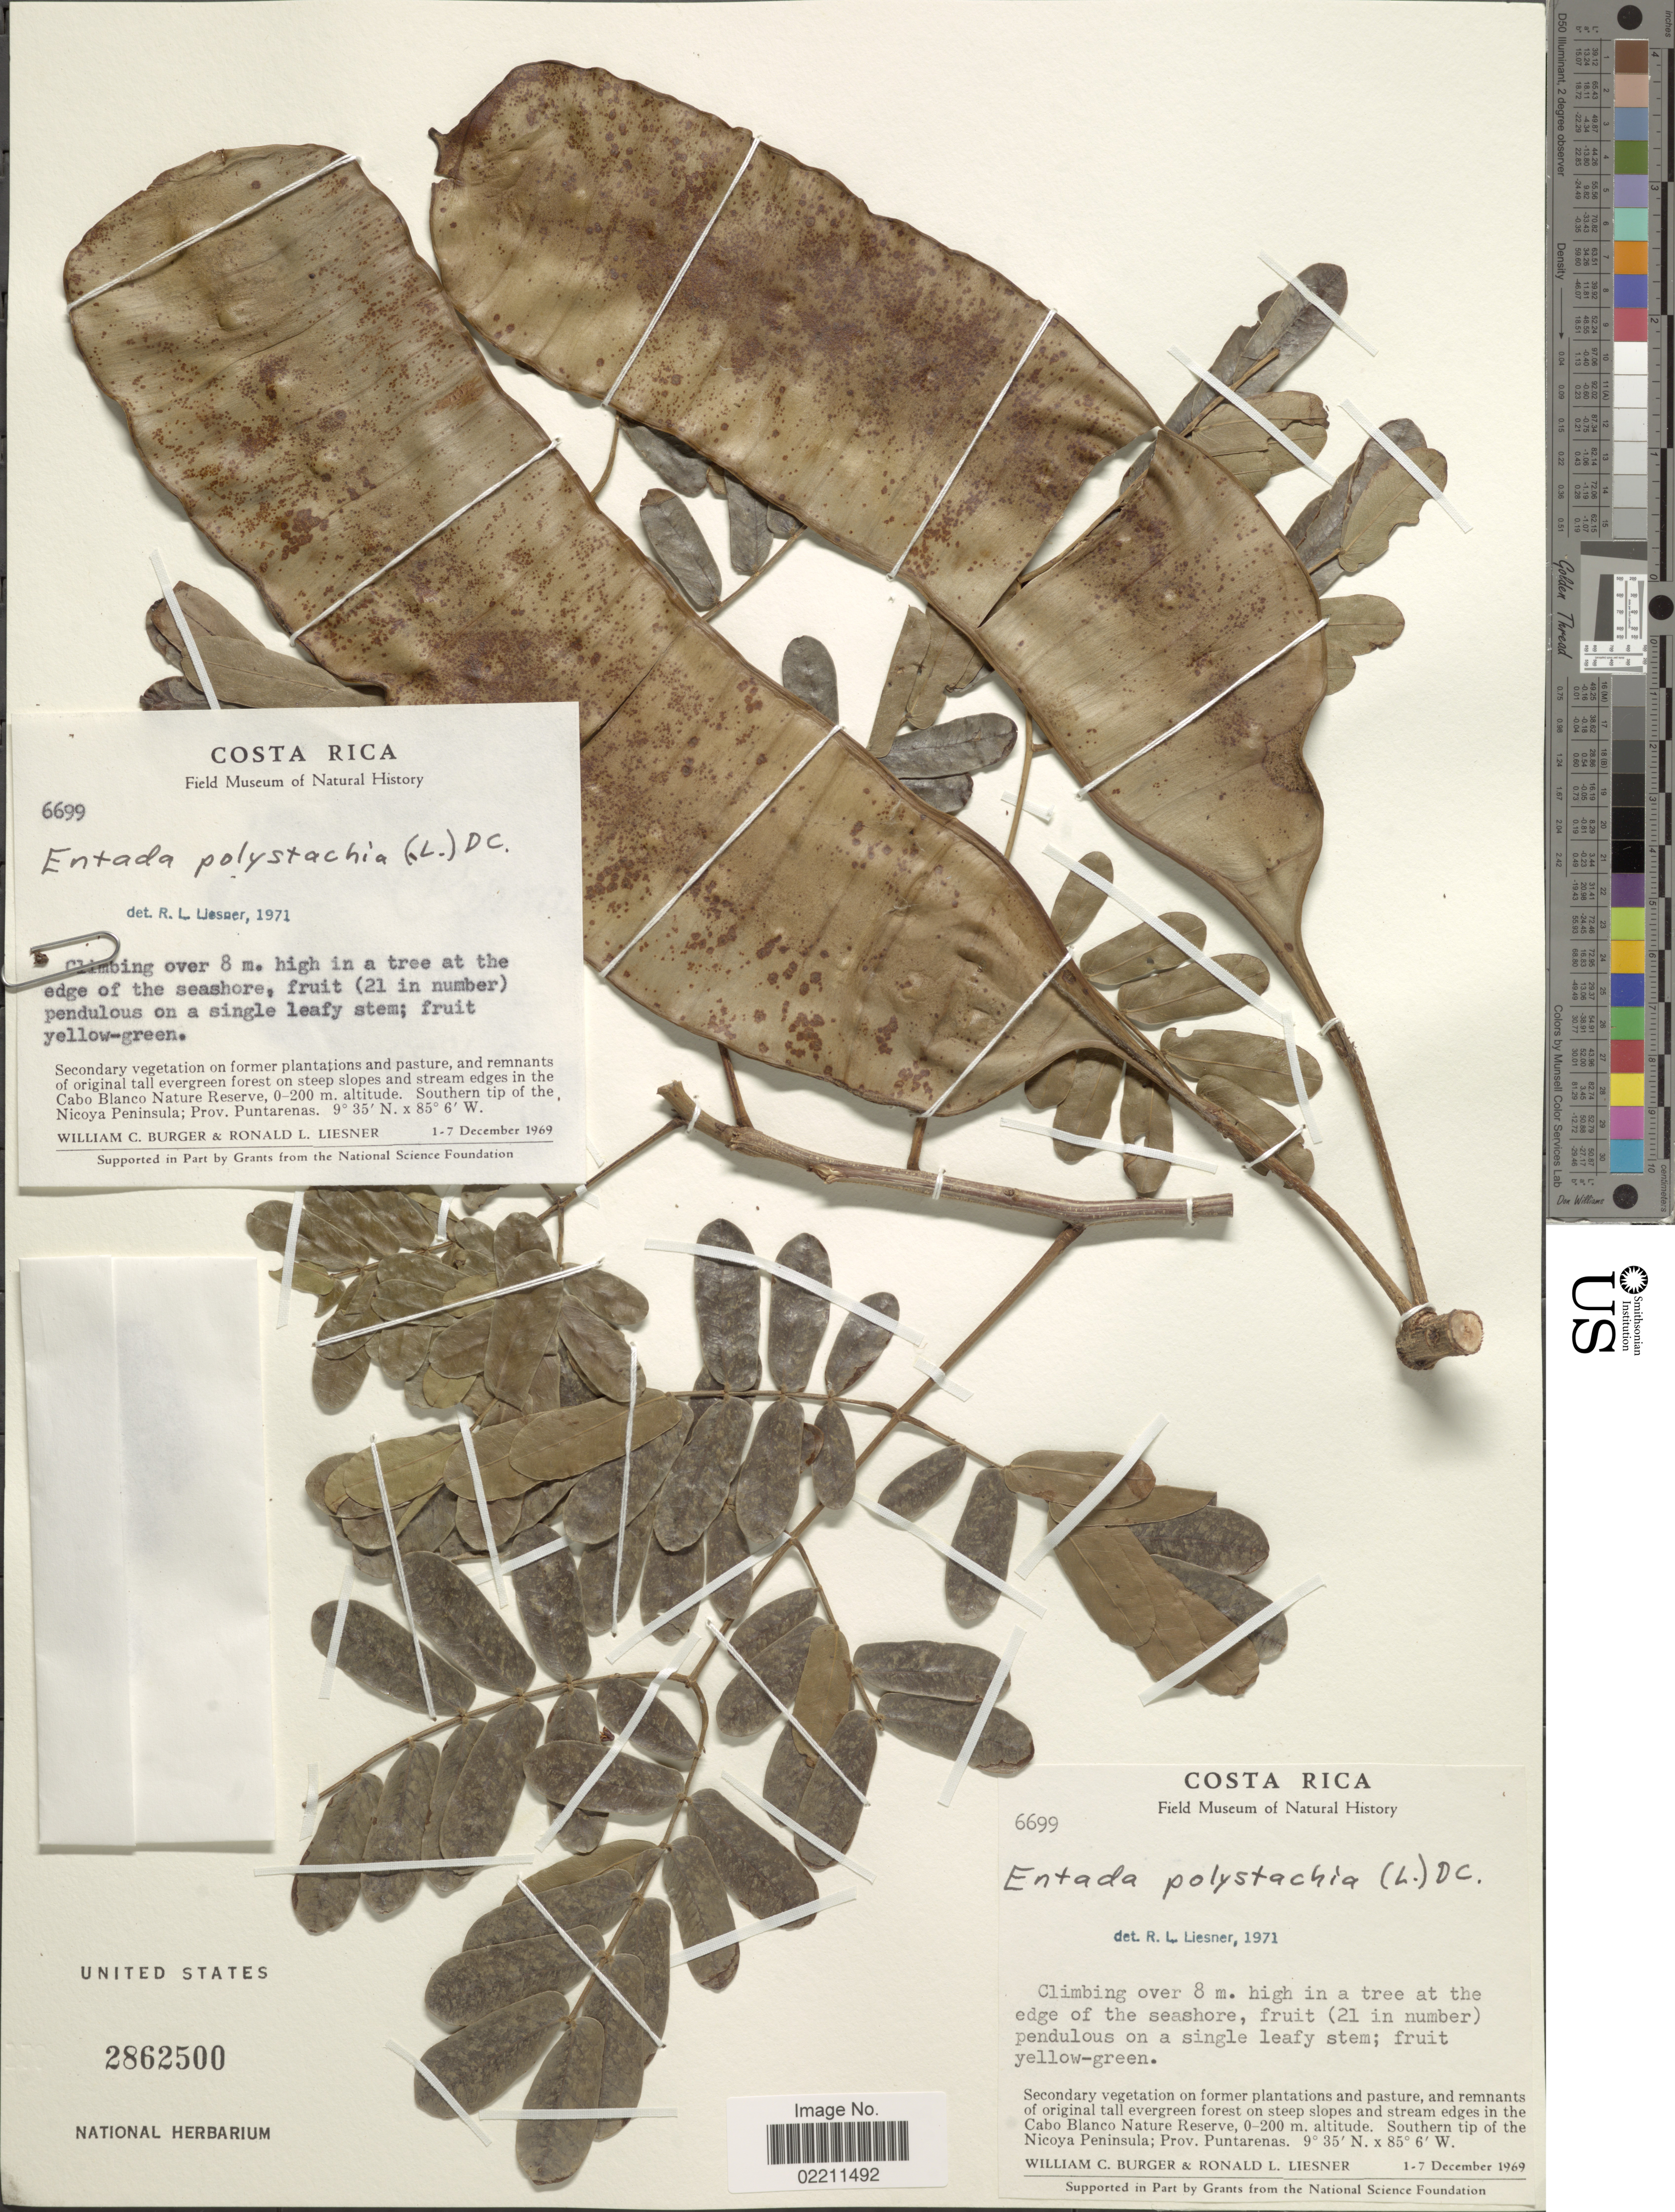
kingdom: Plantae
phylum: Tracheophyta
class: Magnoliopsida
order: Fabales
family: Fabaceae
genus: Entada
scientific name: Entada polystachya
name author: (L.) DC.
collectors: W. Burger & R. L. Liesner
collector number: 6699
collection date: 1969-12-01/1969-12-07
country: Costa Rica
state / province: Puntarenas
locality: Costa Rica. On steep slopes and stream edges in the Cabo Blanco Nature Reserve. Southern tip of the Nicoya Peninsula; Prov Puntarenas.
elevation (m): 0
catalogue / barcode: US 2862500